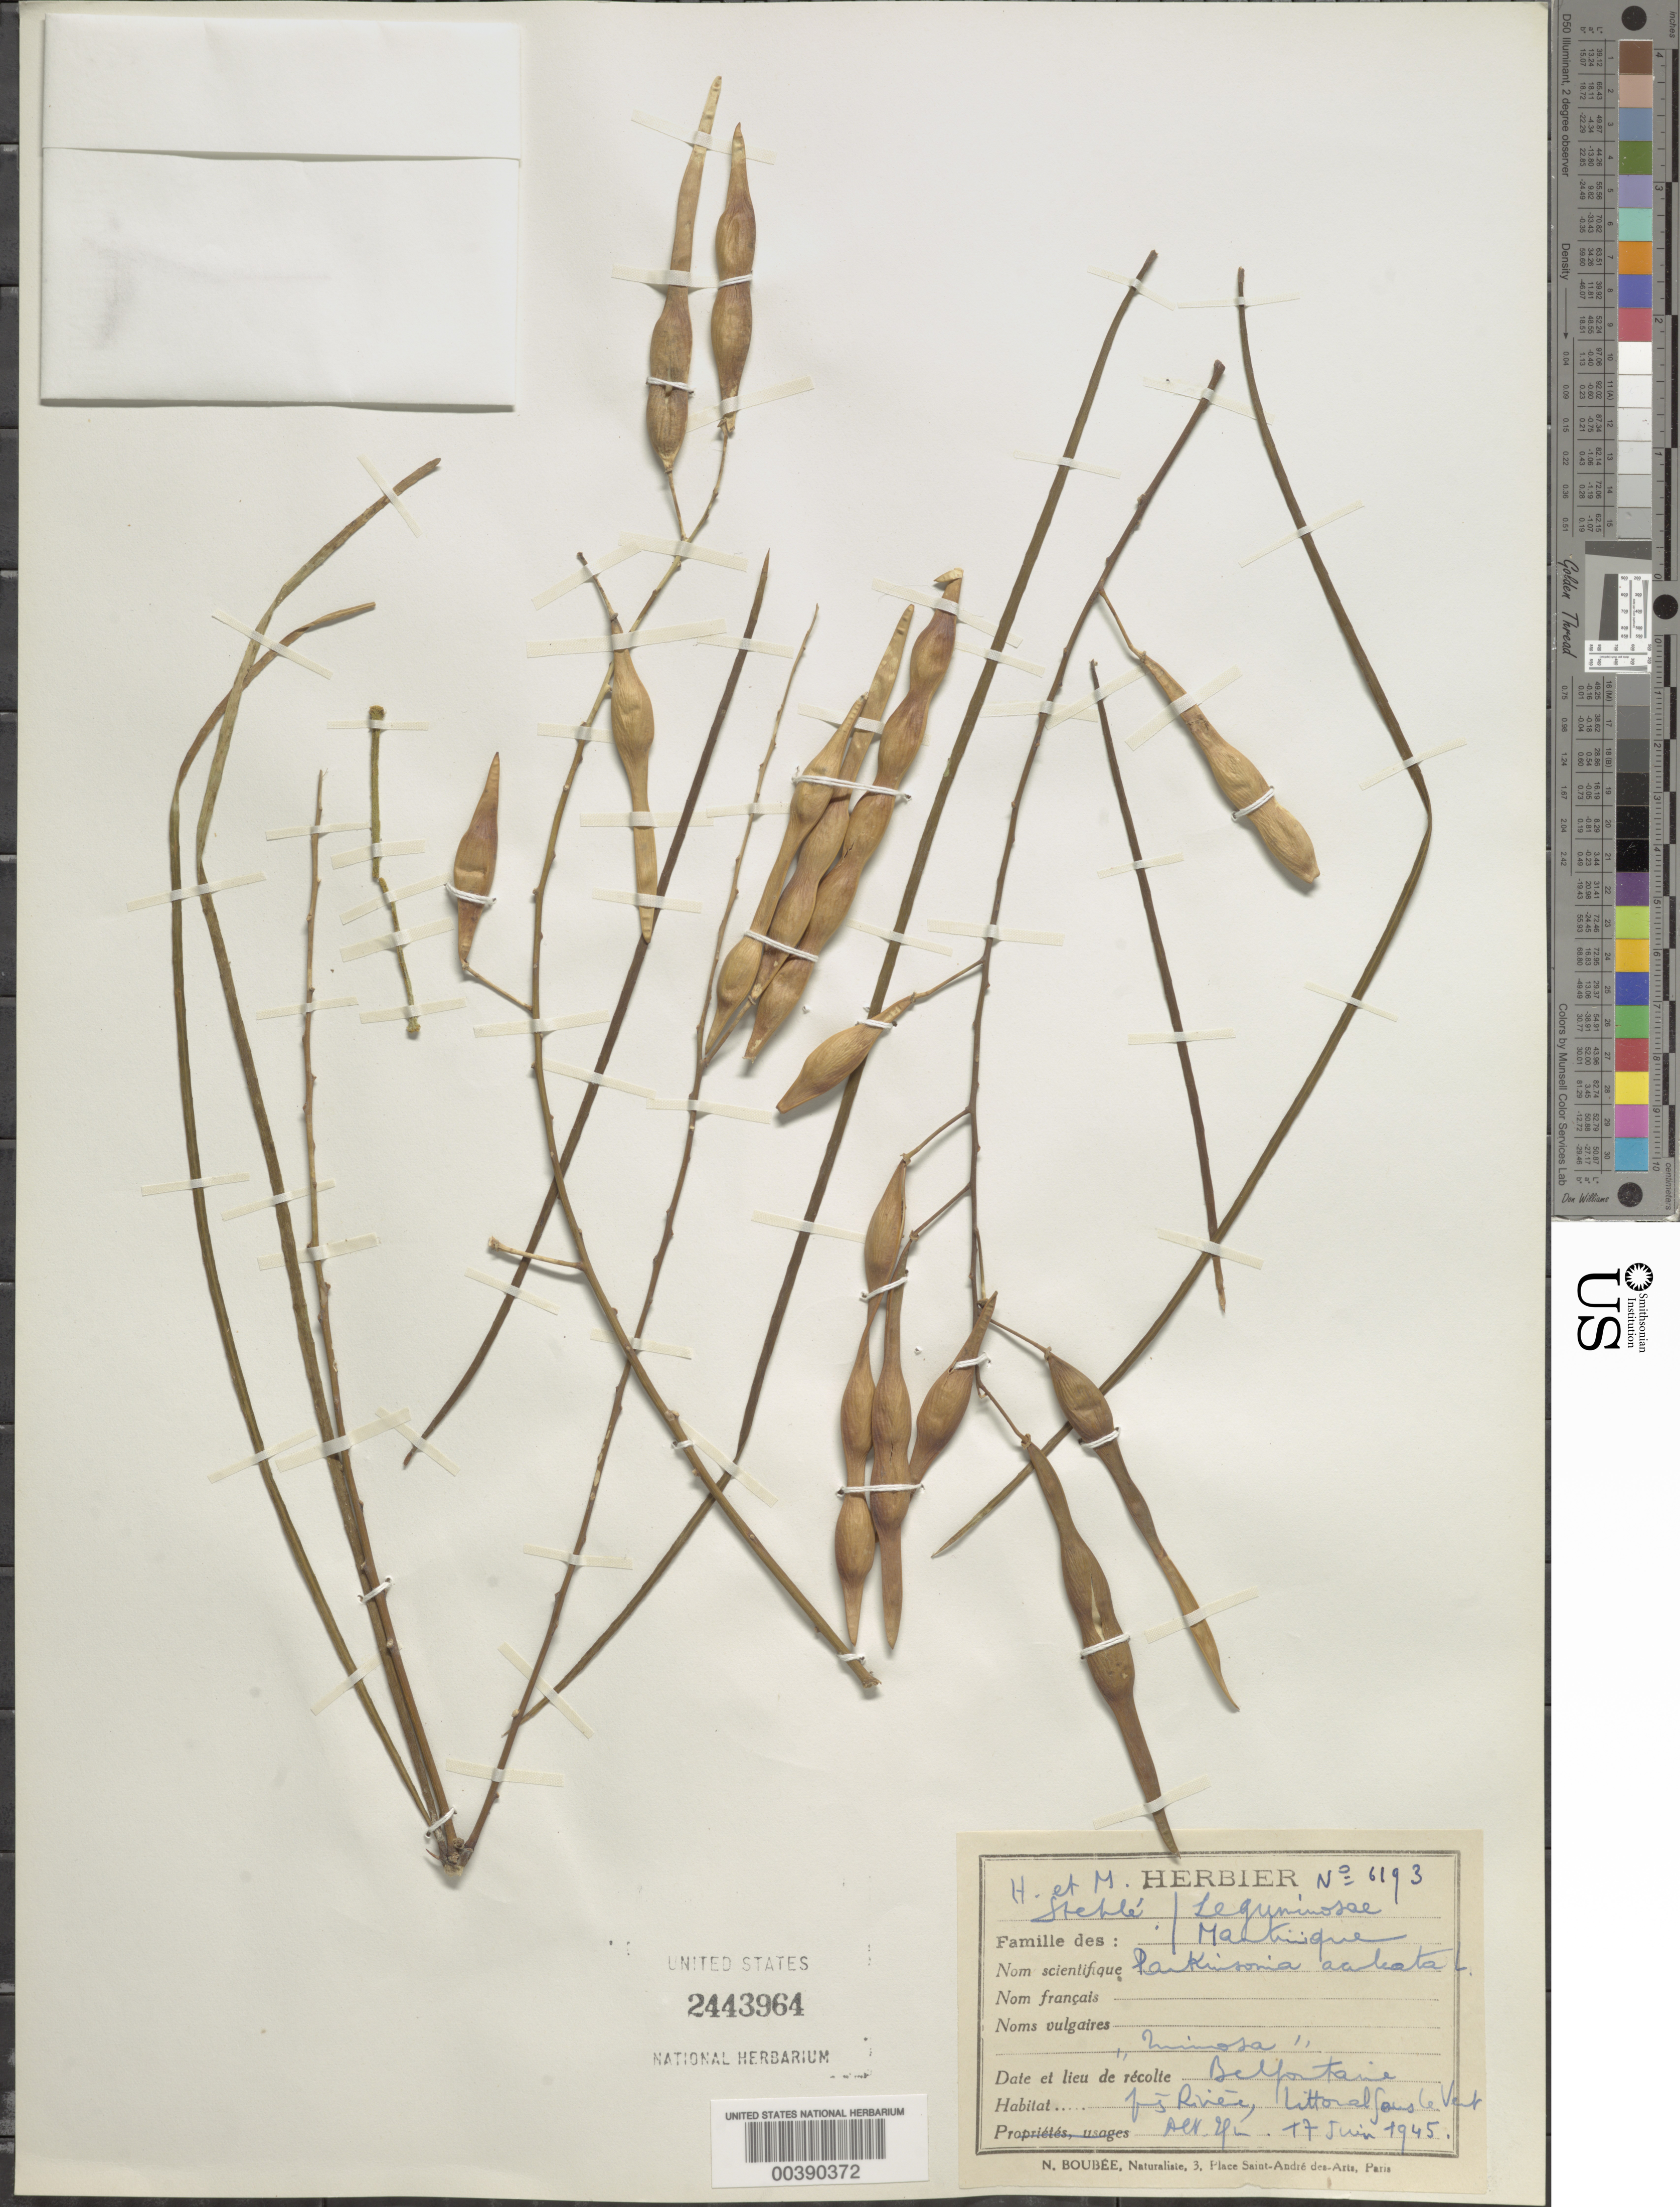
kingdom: Plantae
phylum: Tracheophyta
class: Magnoliopsida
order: Fabales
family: Fabaceae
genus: Parkinsonia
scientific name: Parkinsonia aculeata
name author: L.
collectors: H. Stehlé & M. Stehlé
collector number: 6193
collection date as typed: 17 Jun 1945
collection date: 1945-06-17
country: Martinique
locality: Belfontaine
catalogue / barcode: US 2443964